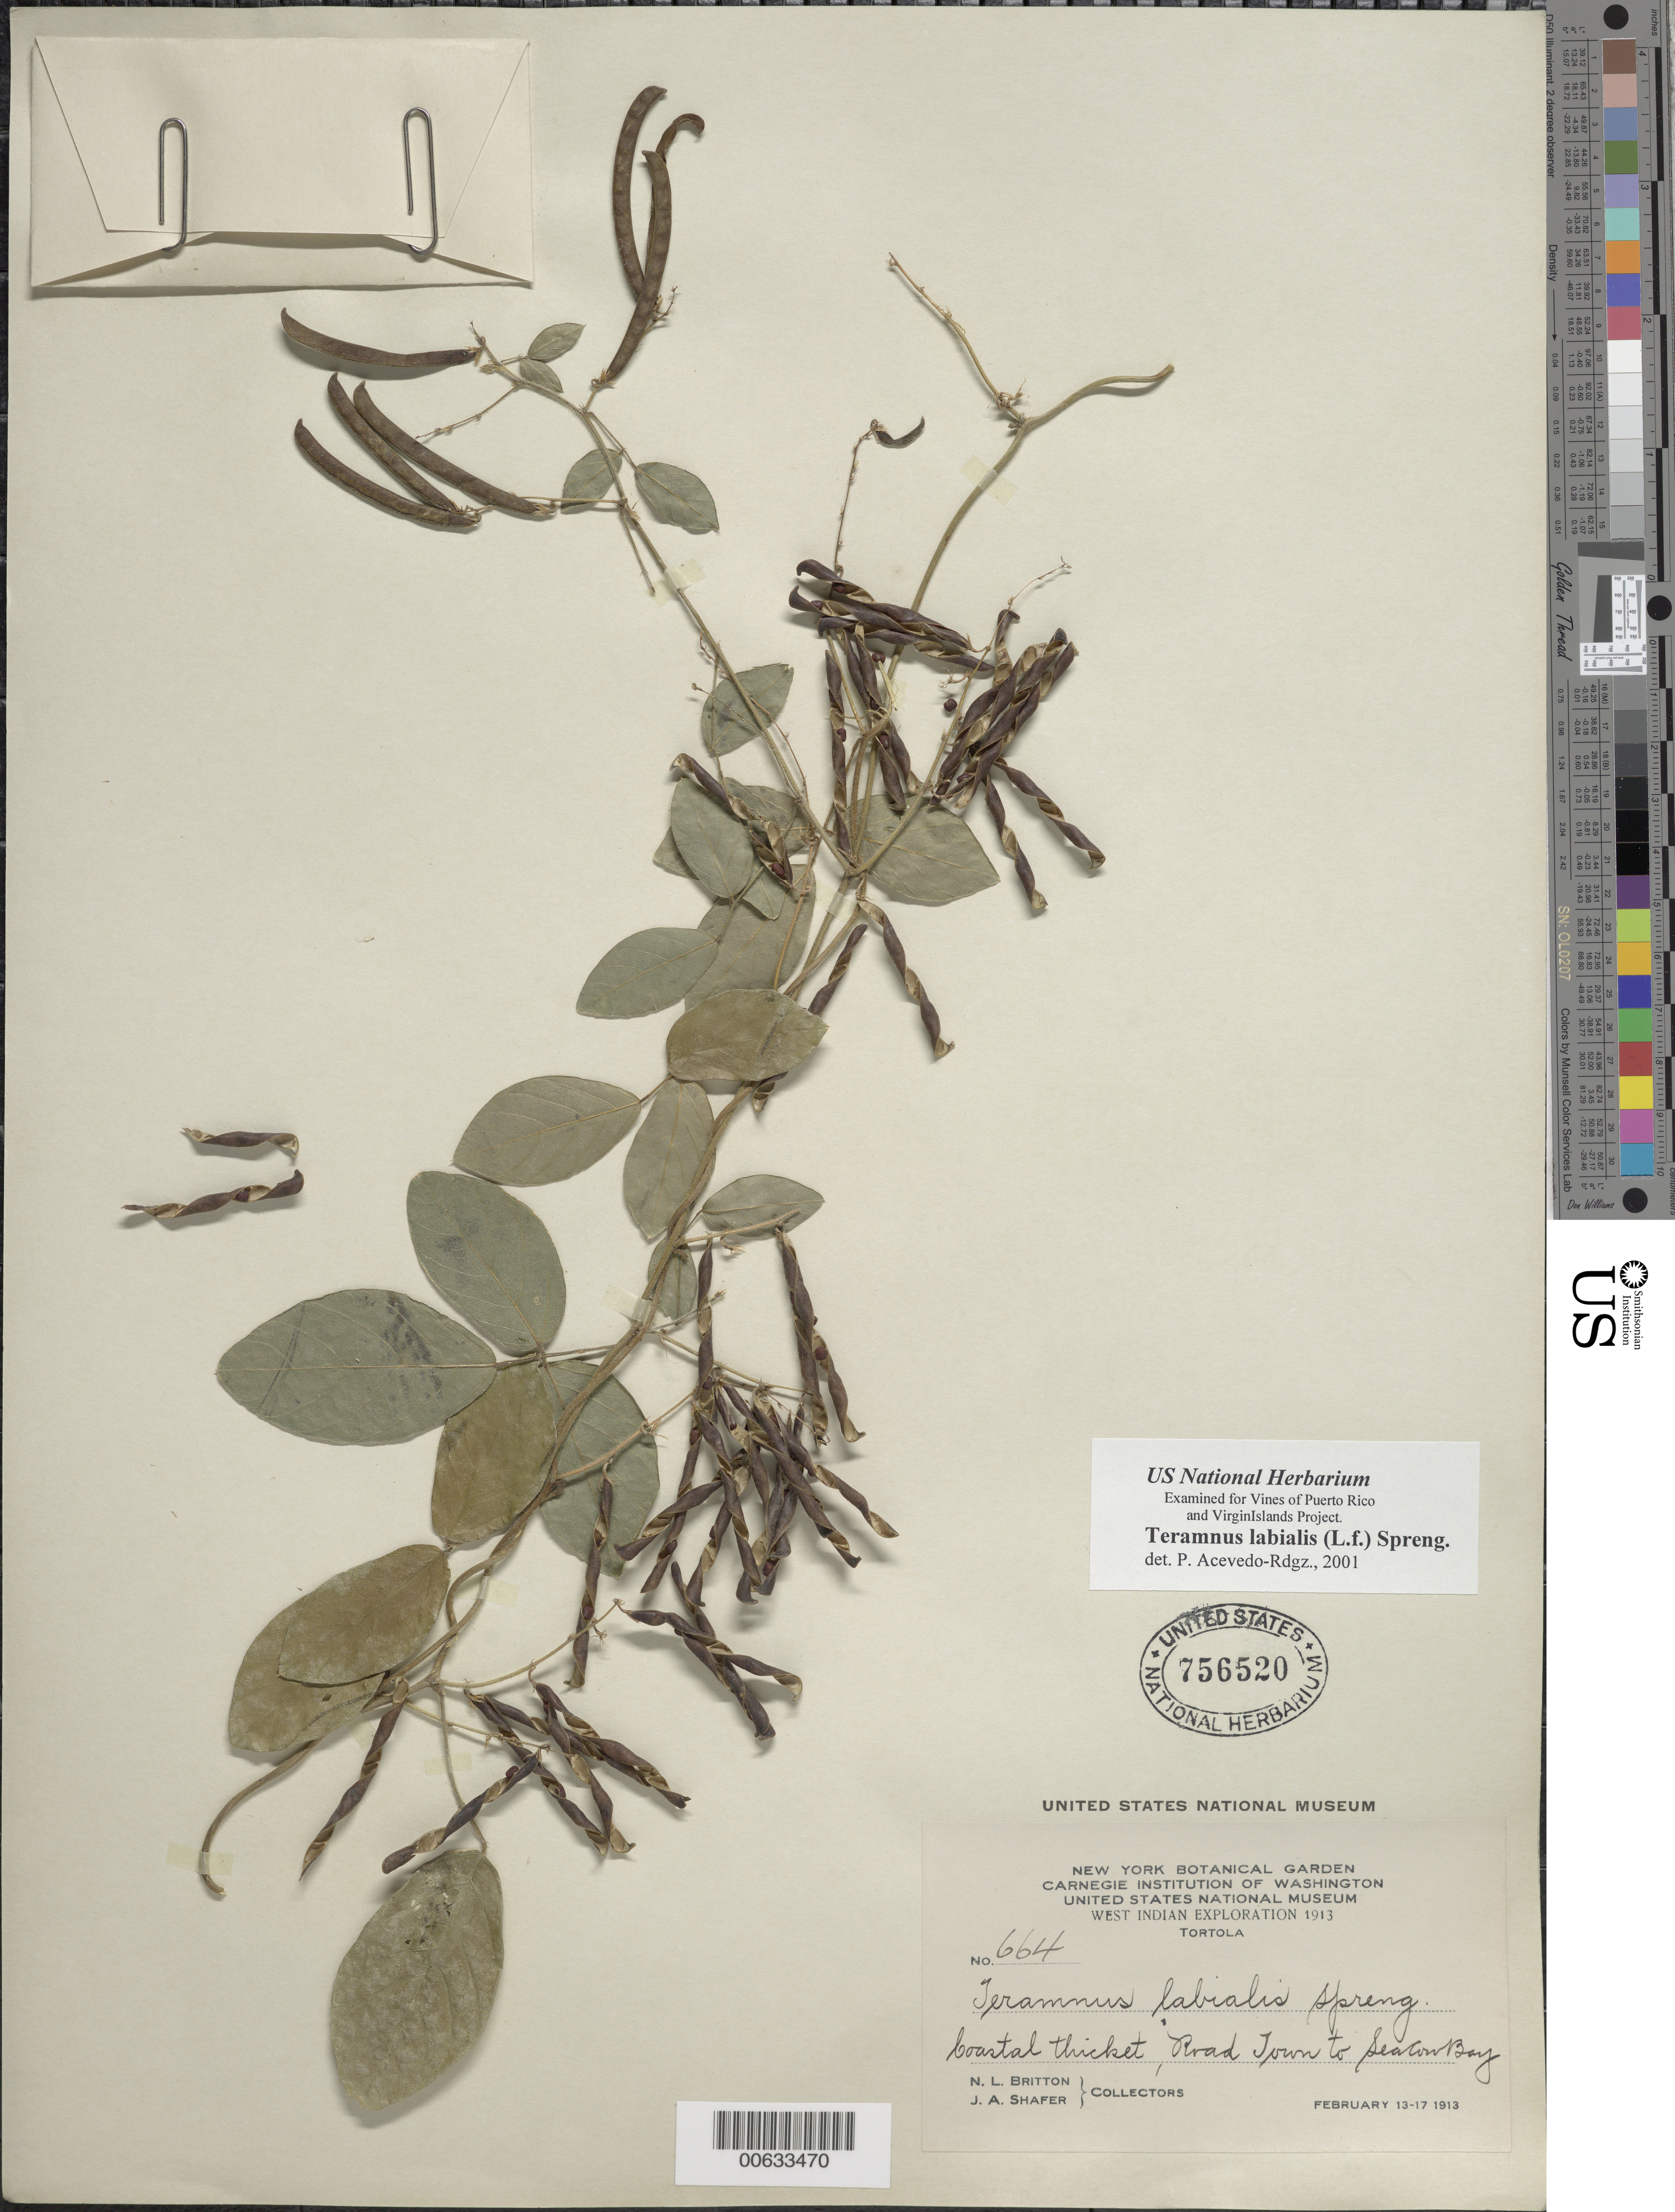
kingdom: Plantae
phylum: Tracheophyta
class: Magnoliopsida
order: Fabales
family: Fabaceae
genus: Teramnus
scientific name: Teramnus labialis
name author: (L. f.) Spreng.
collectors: N. Britton & J. A. Shafer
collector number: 664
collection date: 1913-02-13/1913-02-17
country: British Virgin Islands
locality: West Indian, Tortola, Road Town to Sea Cow Bay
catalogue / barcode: US 756520